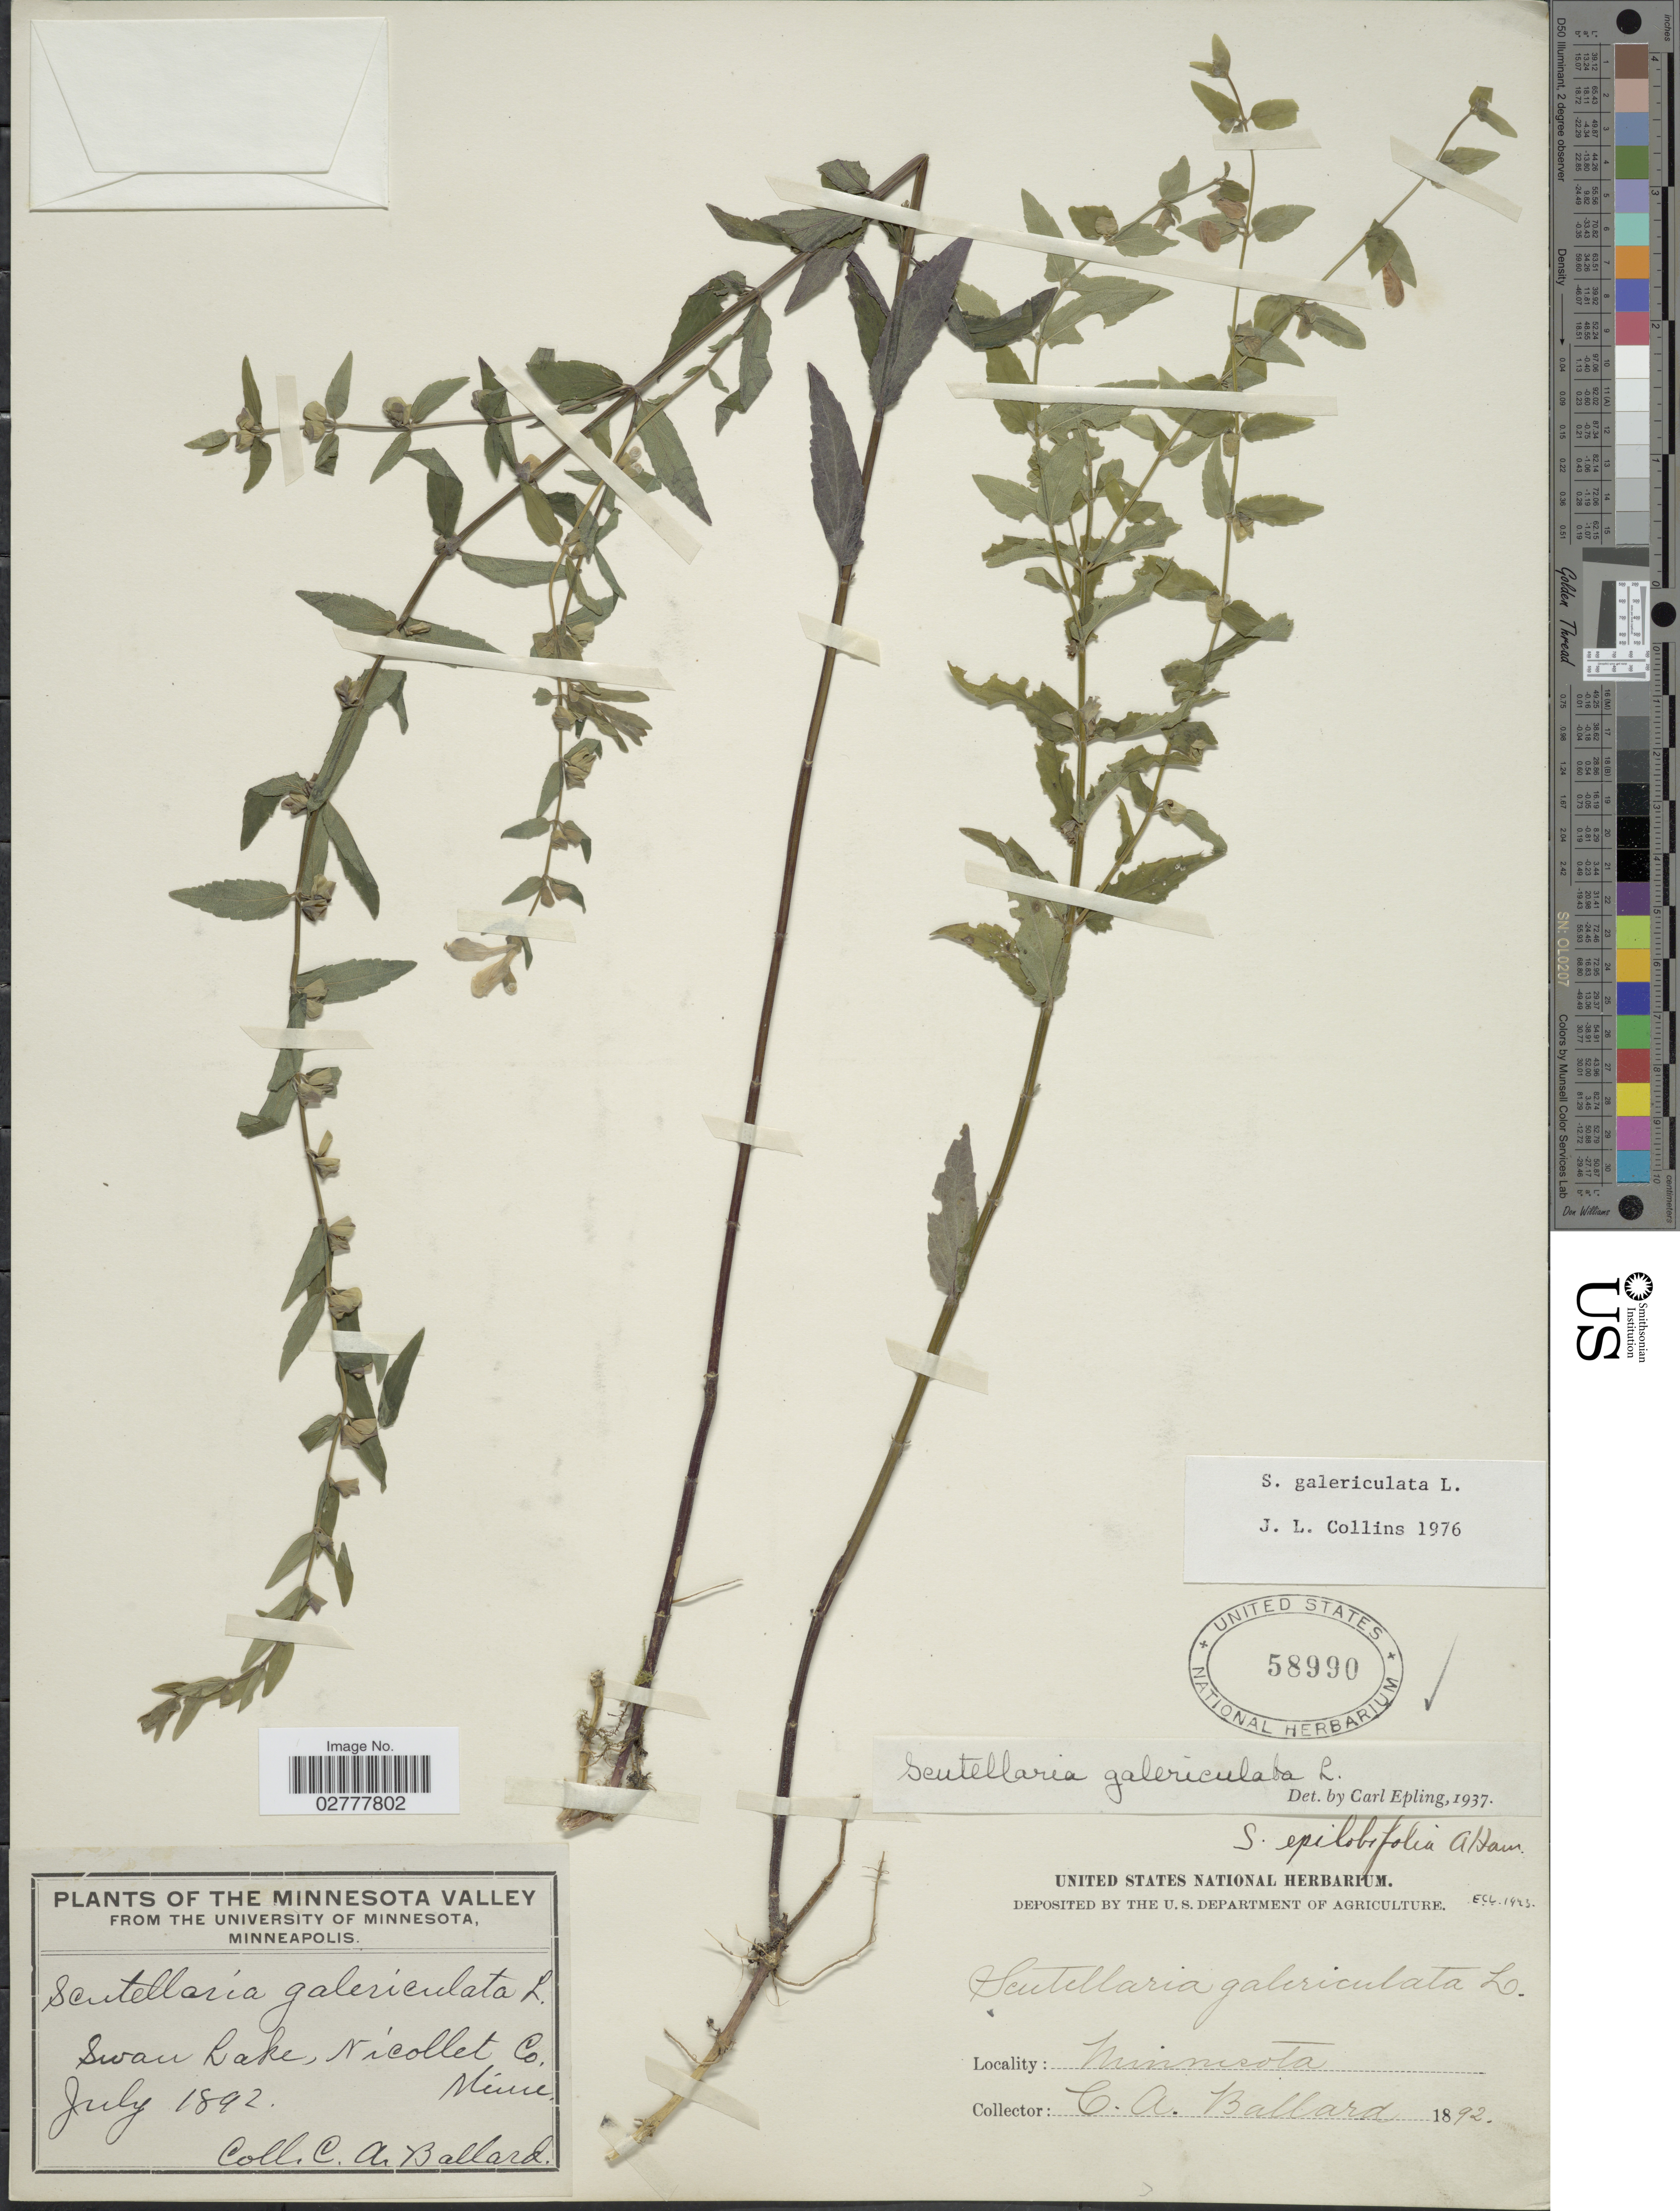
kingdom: Plantae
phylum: Tracheophyta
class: Magnoliopsida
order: Lamiales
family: Lamiaceae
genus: Scutellaria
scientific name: Scutellaria galericulata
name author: L.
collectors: C. A. Ballard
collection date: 1892-07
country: United States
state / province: Minnesota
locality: Minnesota Valley. Swan Lake, Nicollet Co.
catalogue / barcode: US 58990